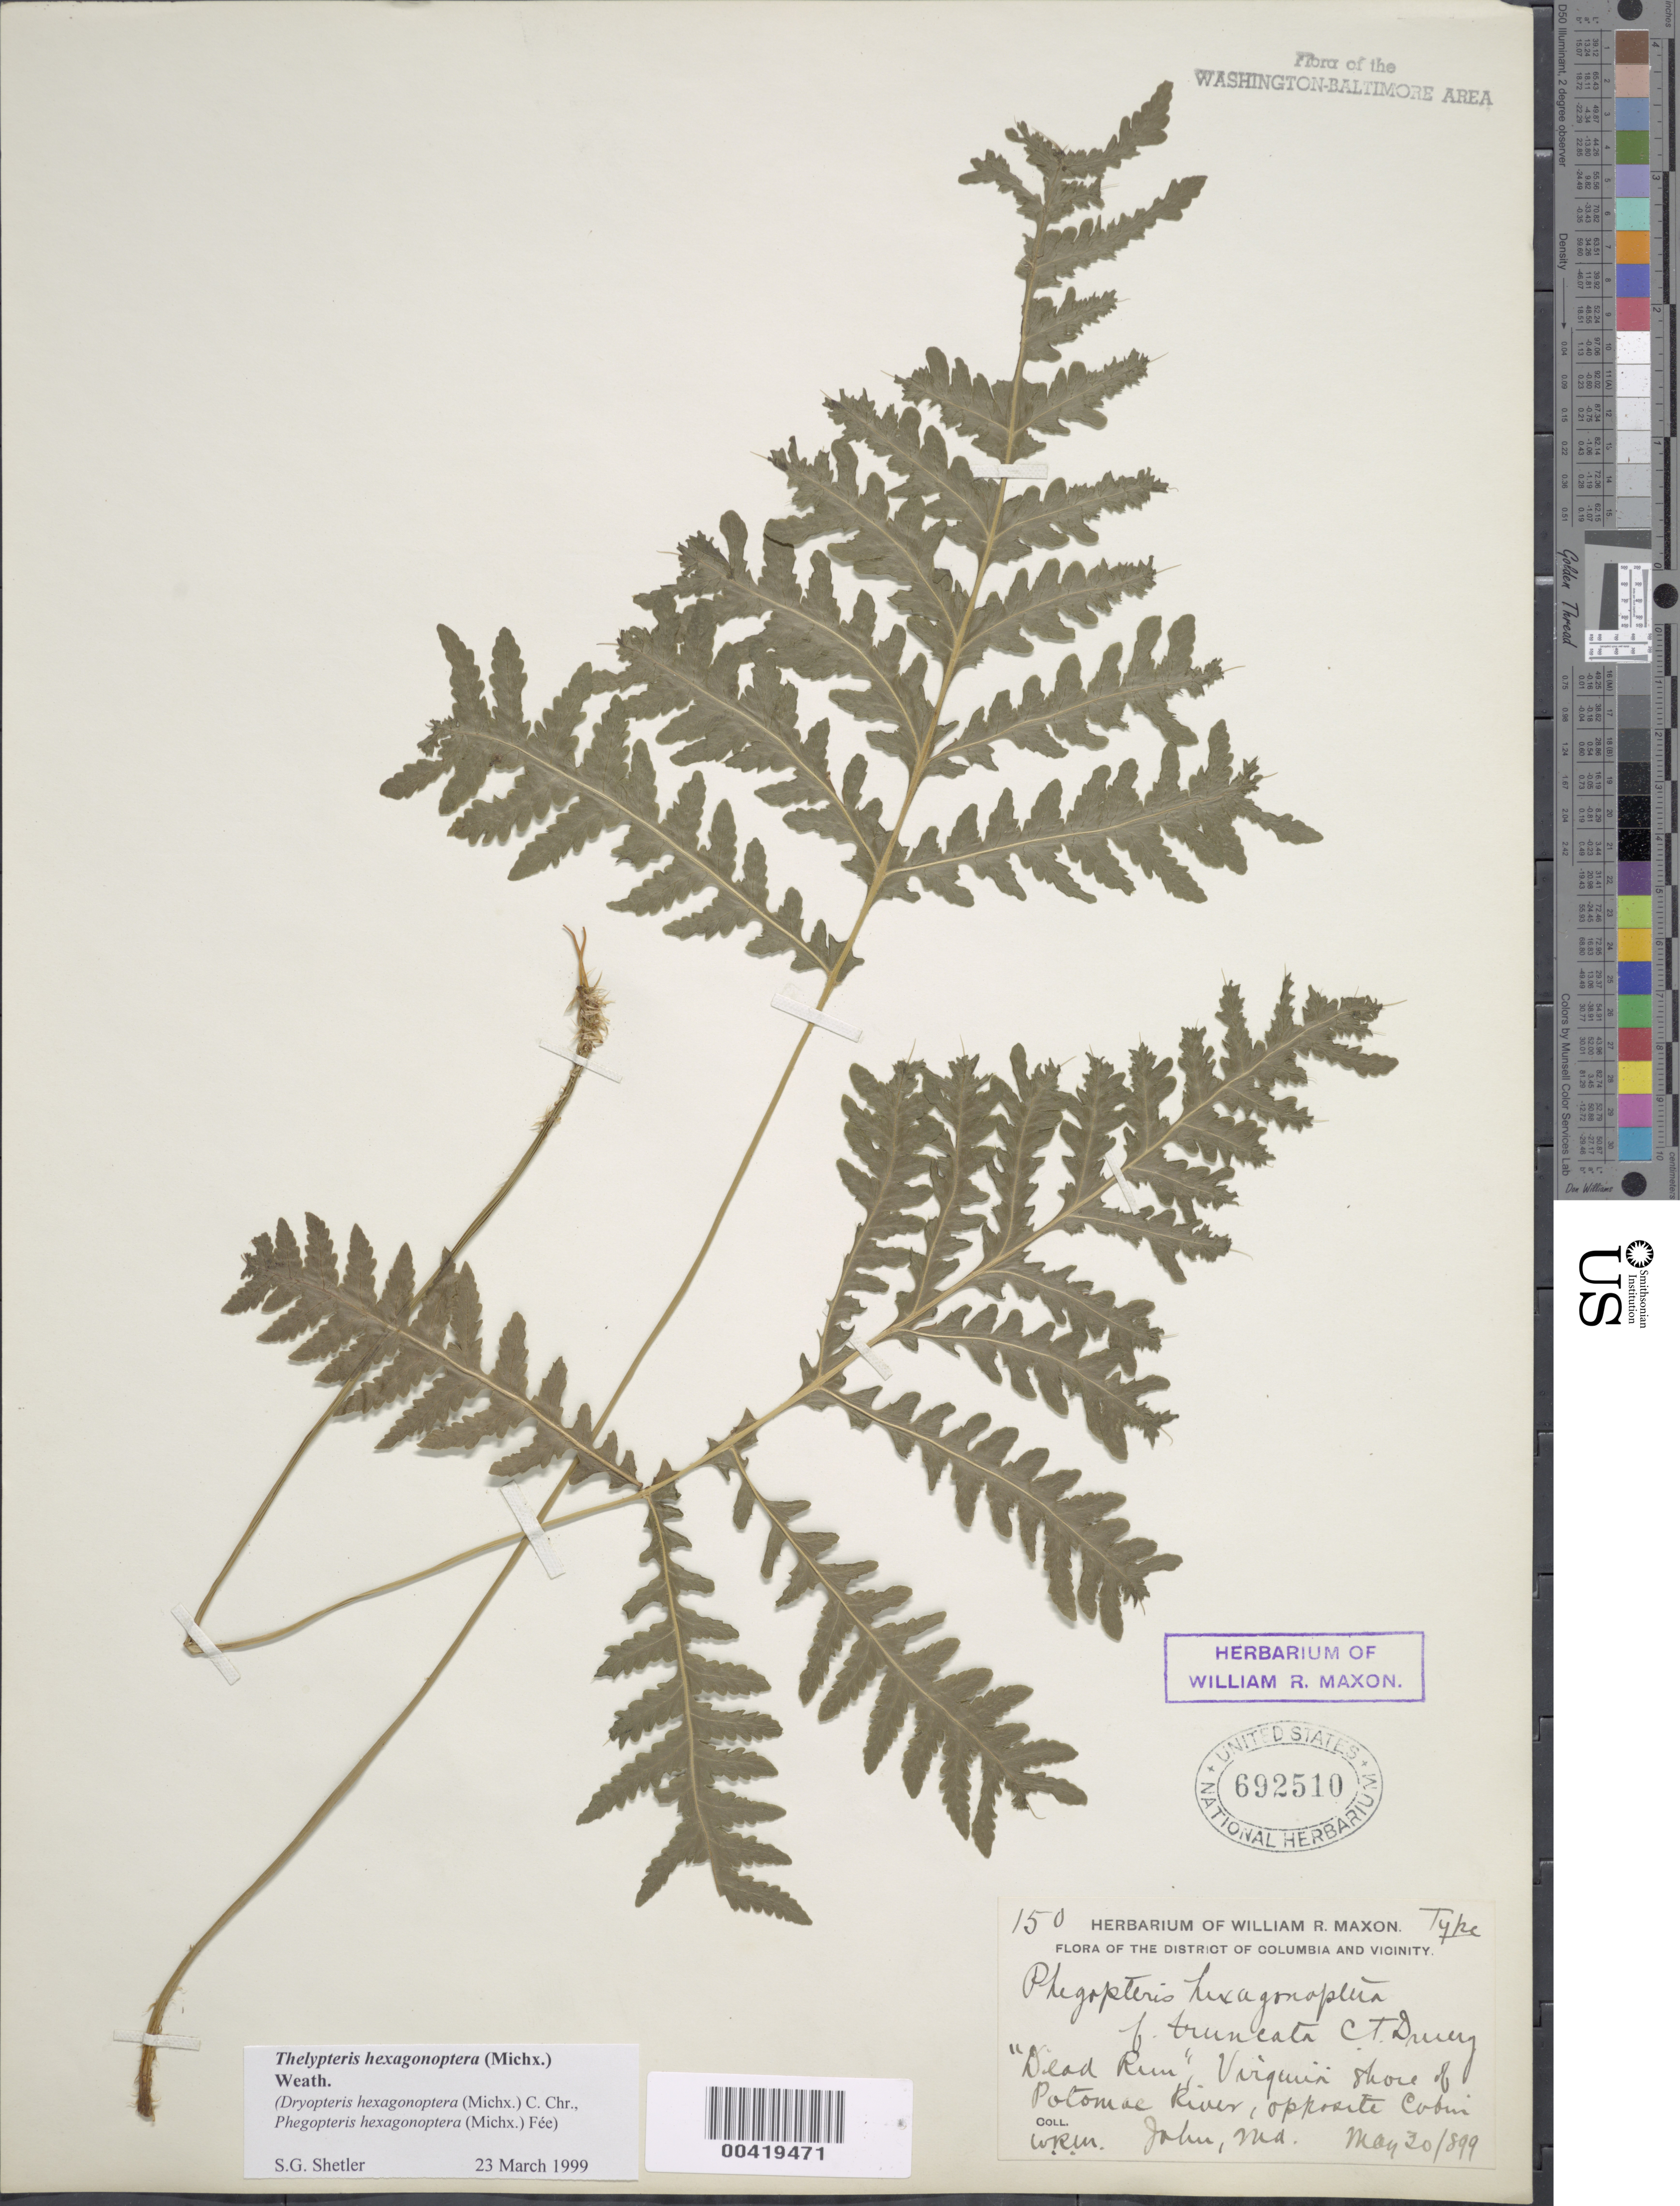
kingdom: Plantae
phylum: Tracheophyta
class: Polypodiopsida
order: Polypodiales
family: Thelypteridaceae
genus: Phegopteris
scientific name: Phegopteris hexagonoptera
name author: (Michx.) Fée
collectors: W. R. Maxon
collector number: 150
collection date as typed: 30 May 1899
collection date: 1899-05-30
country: United States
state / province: Virginia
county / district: Fairfax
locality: Dead Run, Potomac Bluffs, Langley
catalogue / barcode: US 692510